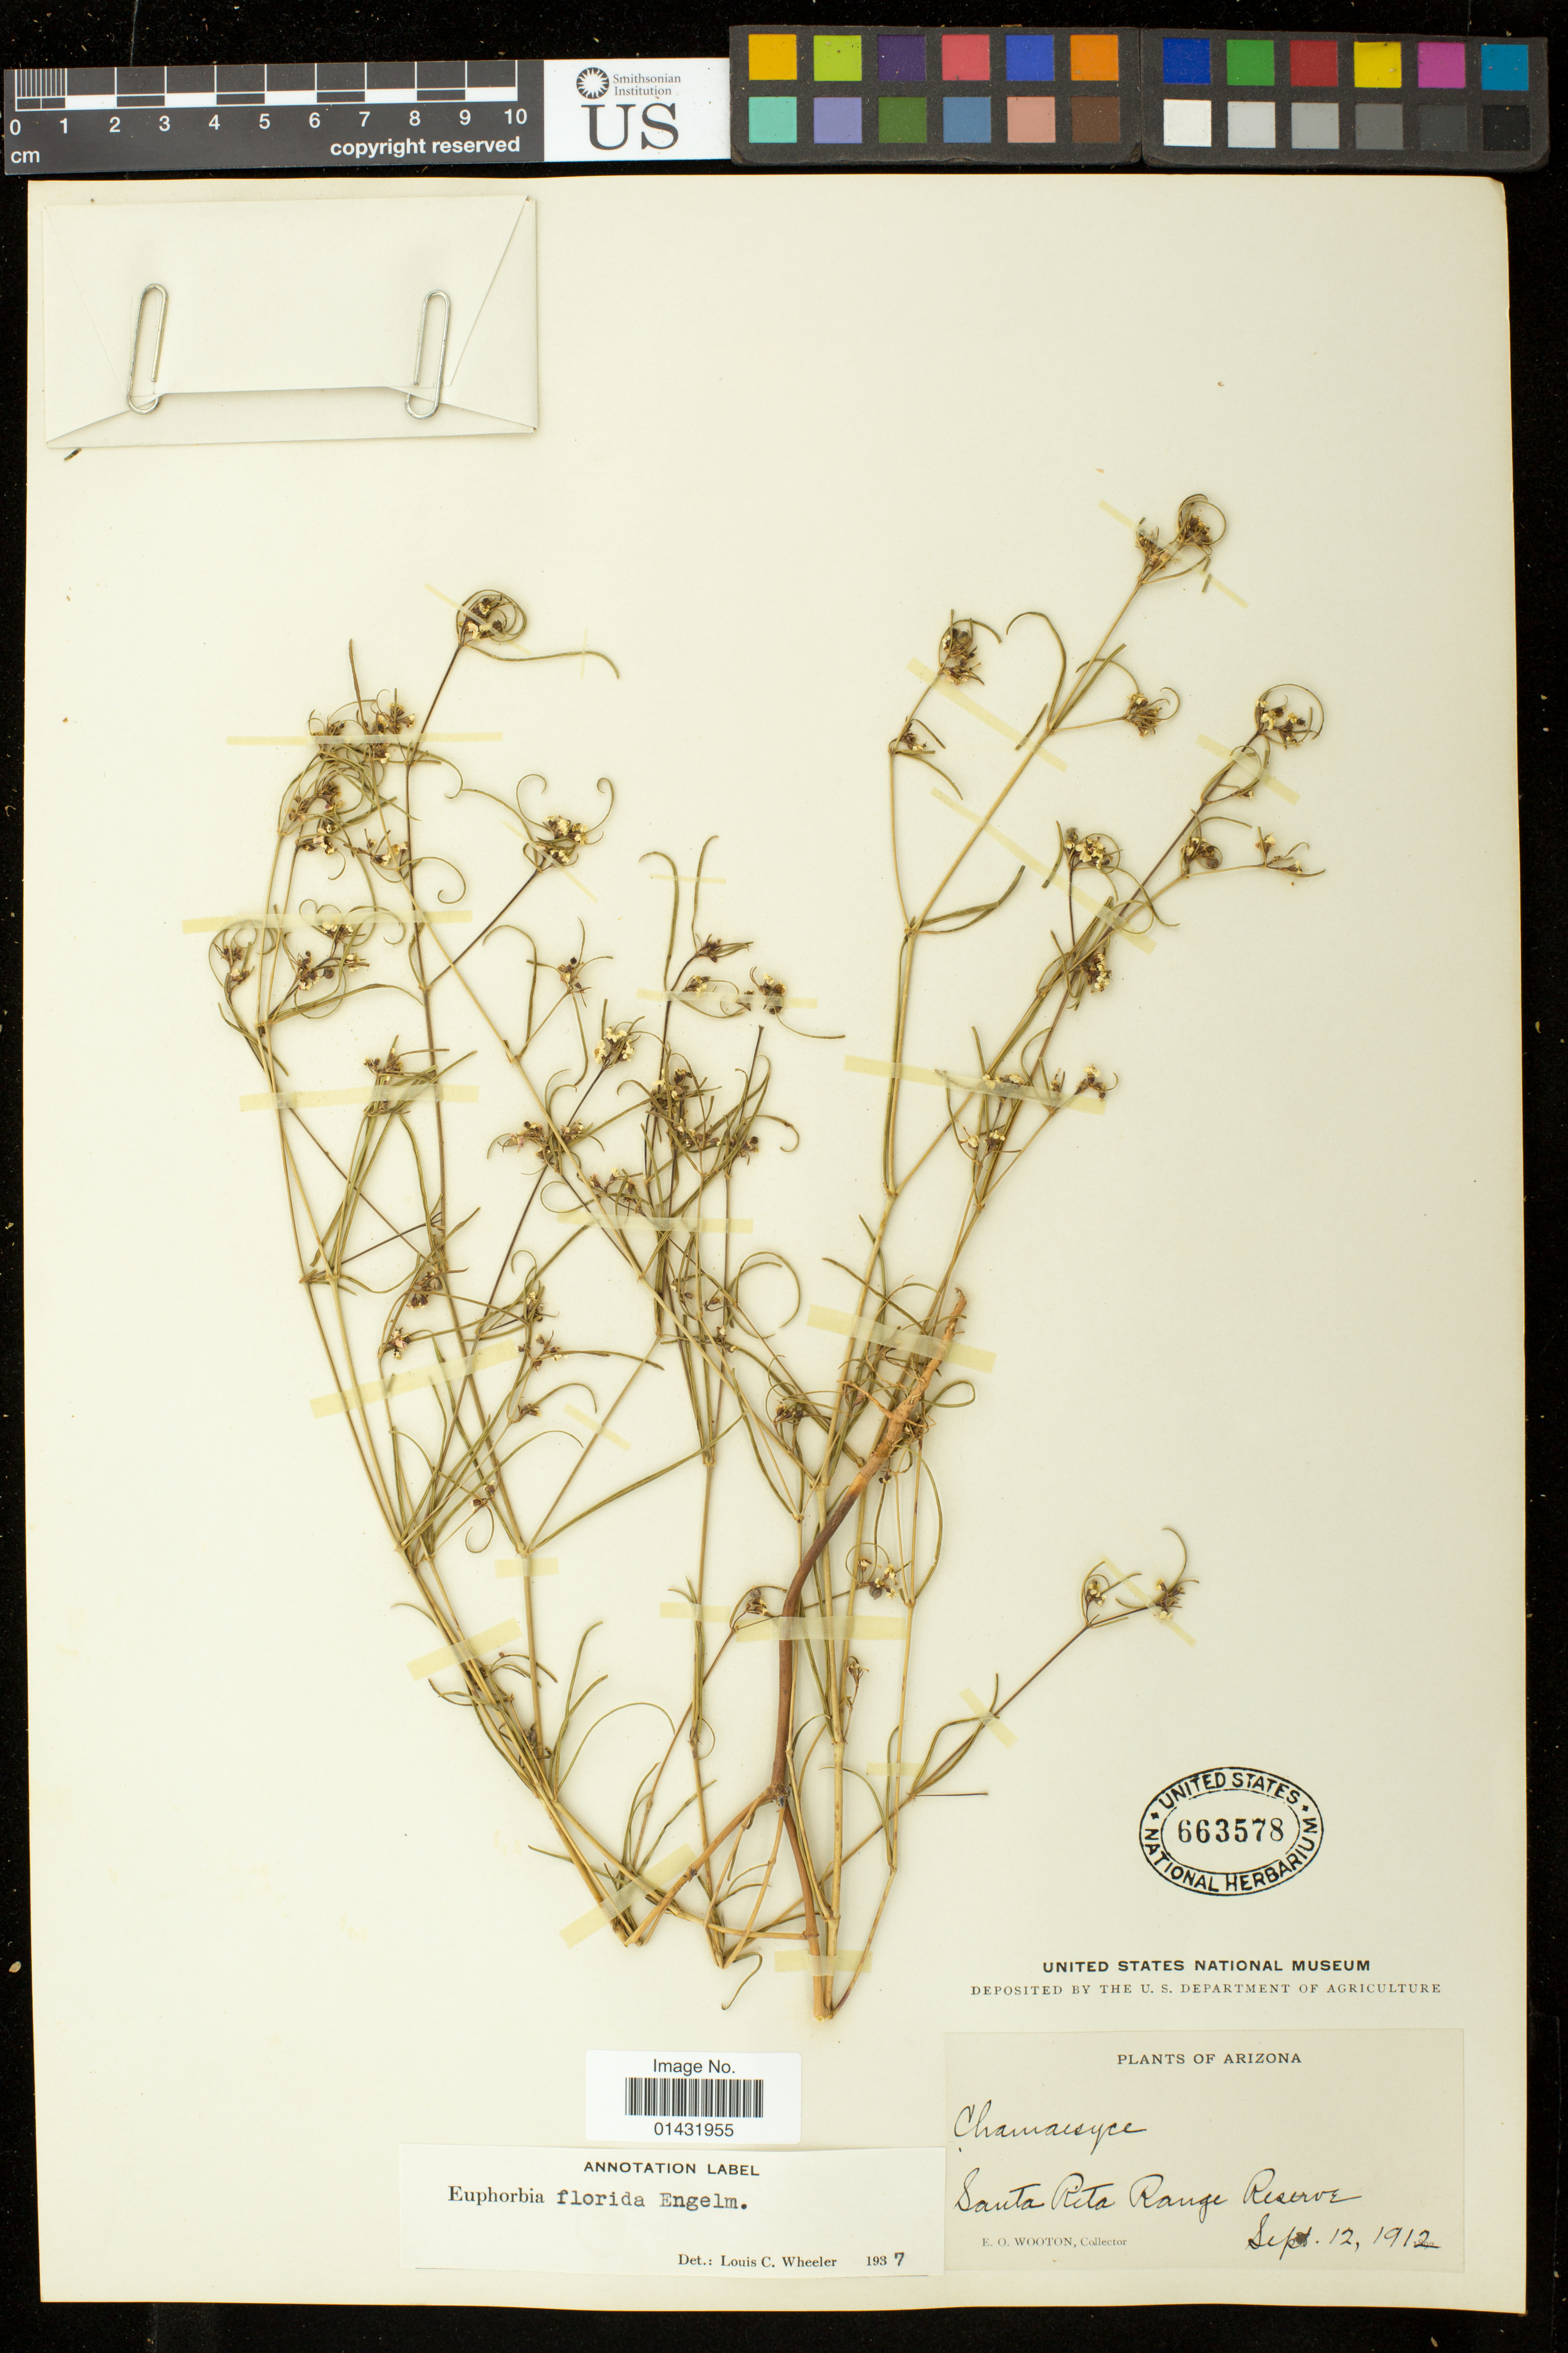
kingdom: Plantae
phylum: Tracheophyta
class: Magnoliopsida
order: Malpighiales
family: Euphorbiaceae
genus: Euphorbia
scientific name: Euphorbia florida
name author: Engelm. in Emory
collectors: E. O. Wooton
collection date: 1912-09-12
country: United States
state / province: Arizona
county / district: Pima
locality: Santa Rita Range Reserve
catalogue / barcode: US 663578